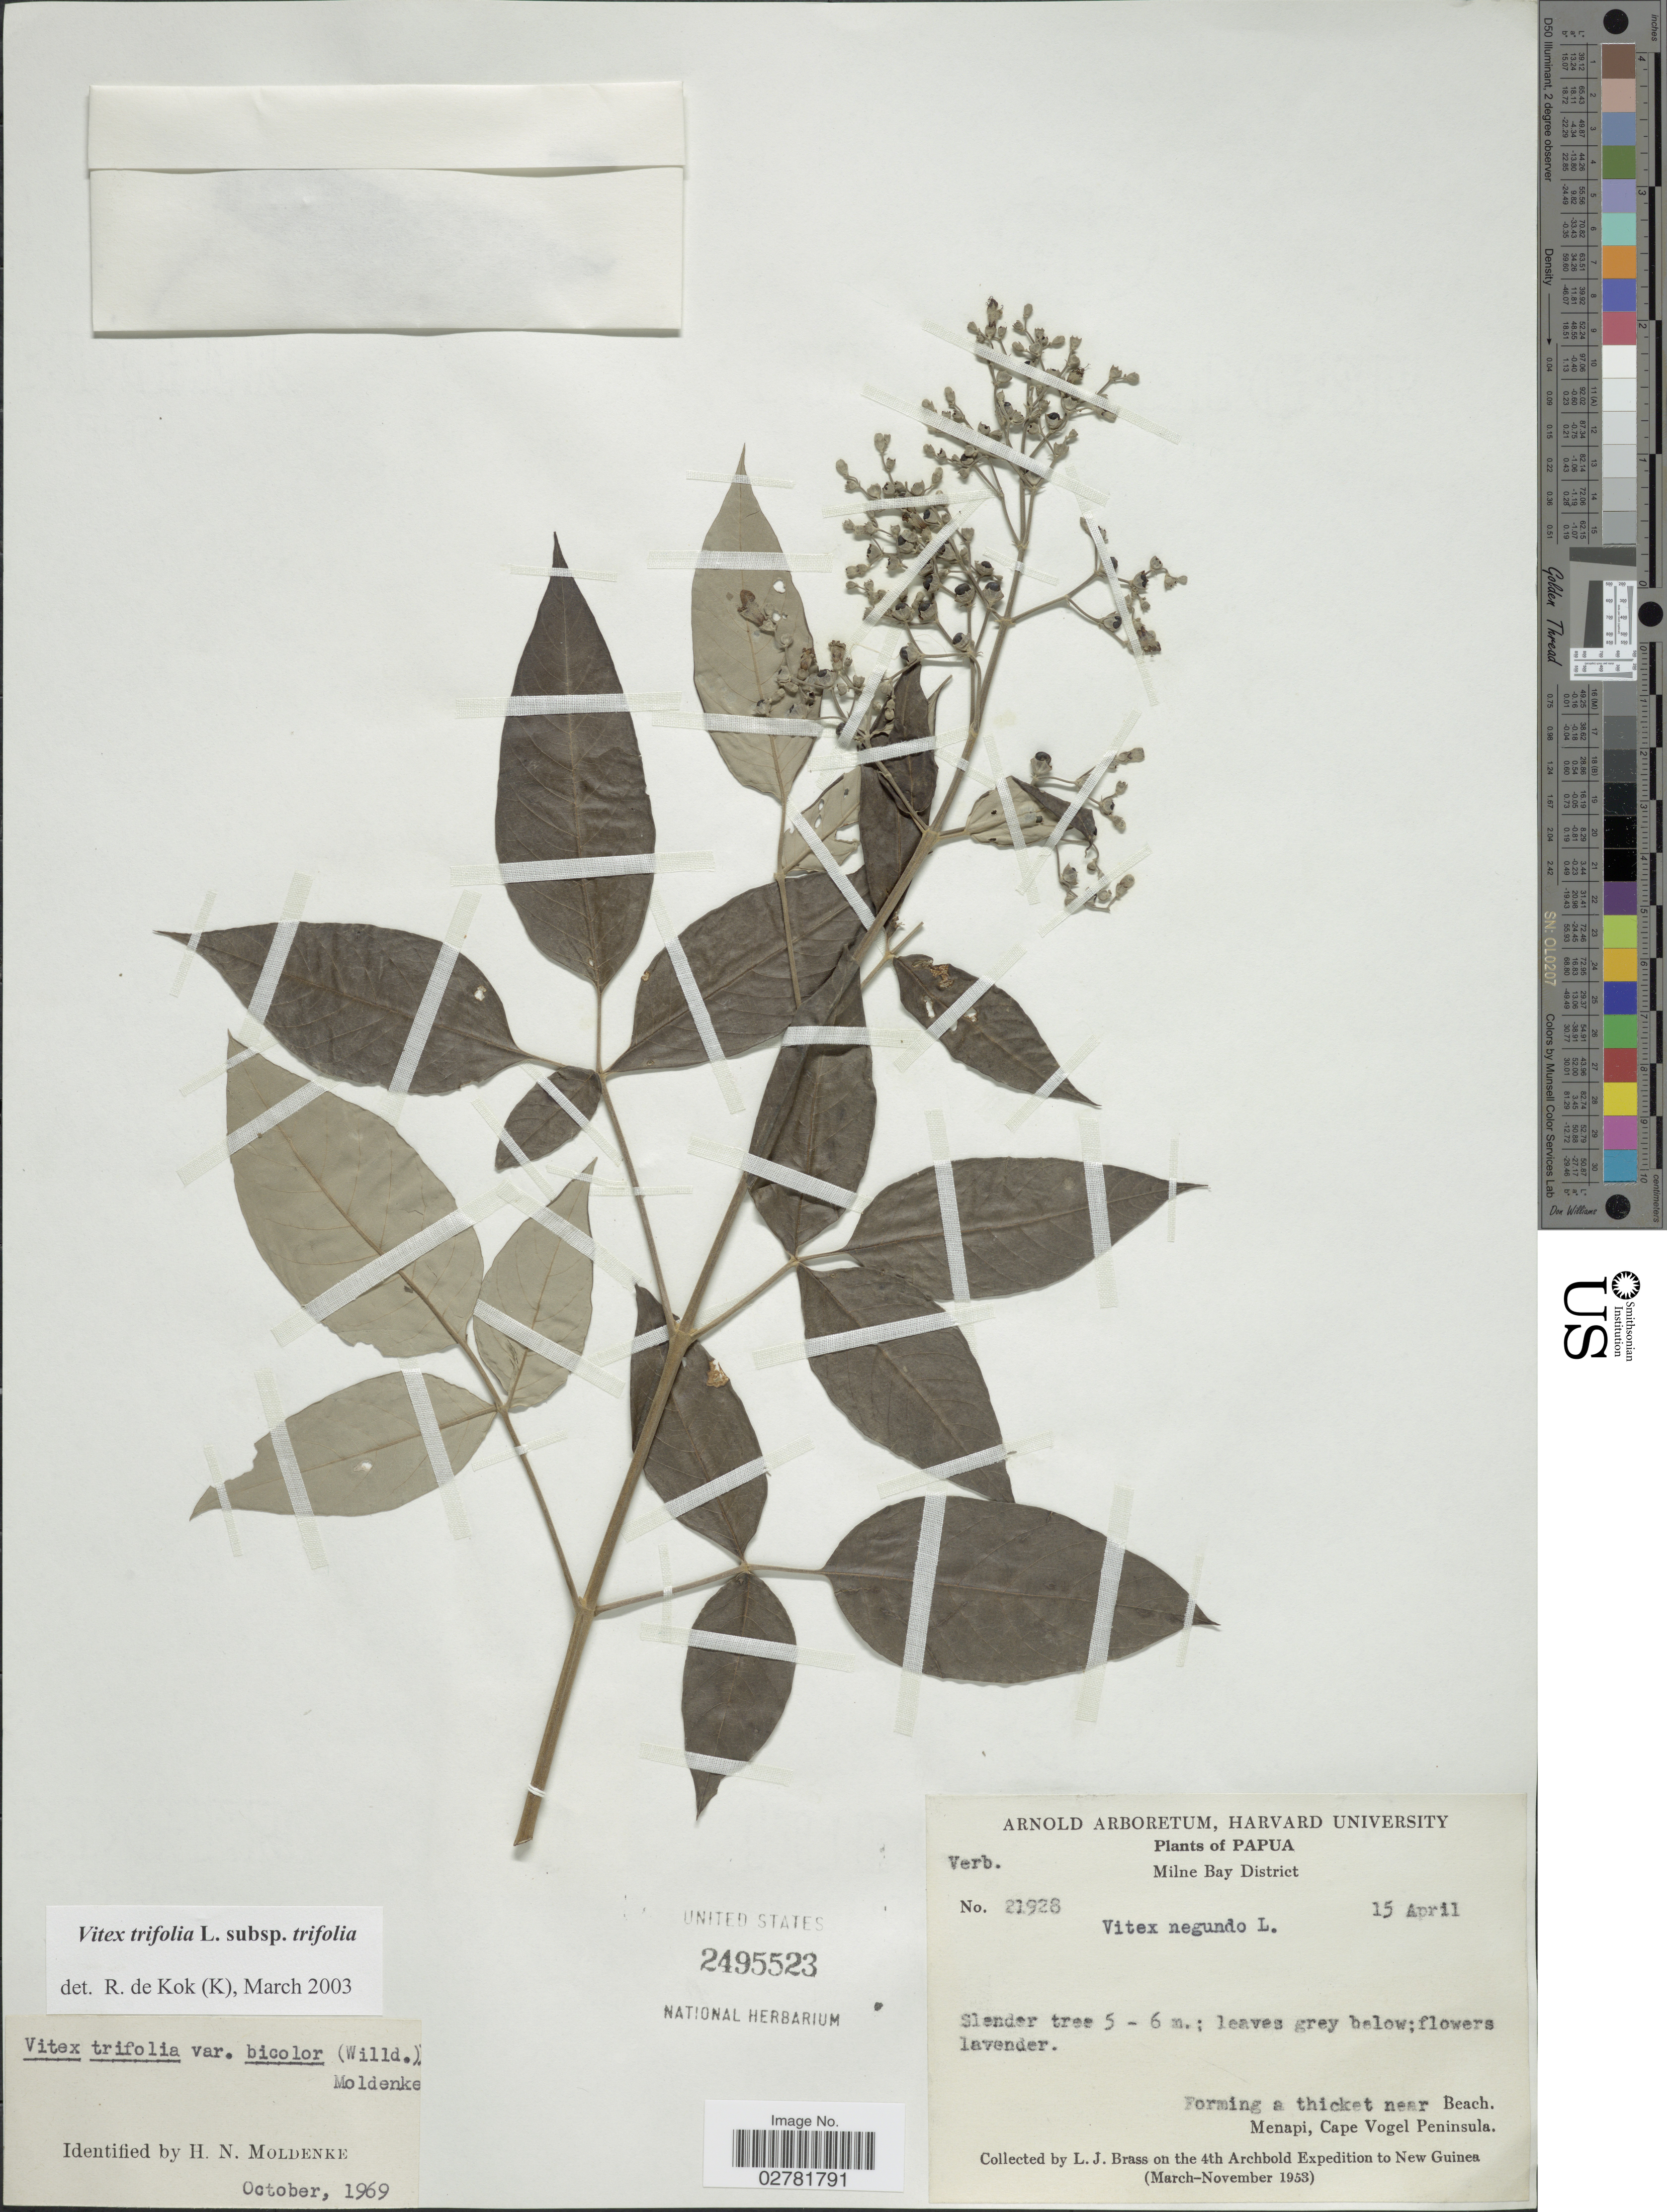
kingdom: Plantae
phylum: Tracheophyta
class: Magnoliopsida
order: Lamiales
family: Lamiaceae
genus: Vitex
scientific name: Vitex trifolia var. trifolia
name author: L.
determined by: Kok, R. de, (K)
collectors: L. J. Brass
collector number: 21928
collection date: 1953-04-15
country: Papua New Guinea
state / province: Milne Bay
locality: Papua. Milne Bay District. Forming a thicket near beach. Menapi, Cape Vogel Peninsula. New Guinea.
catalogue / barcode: US 2495523